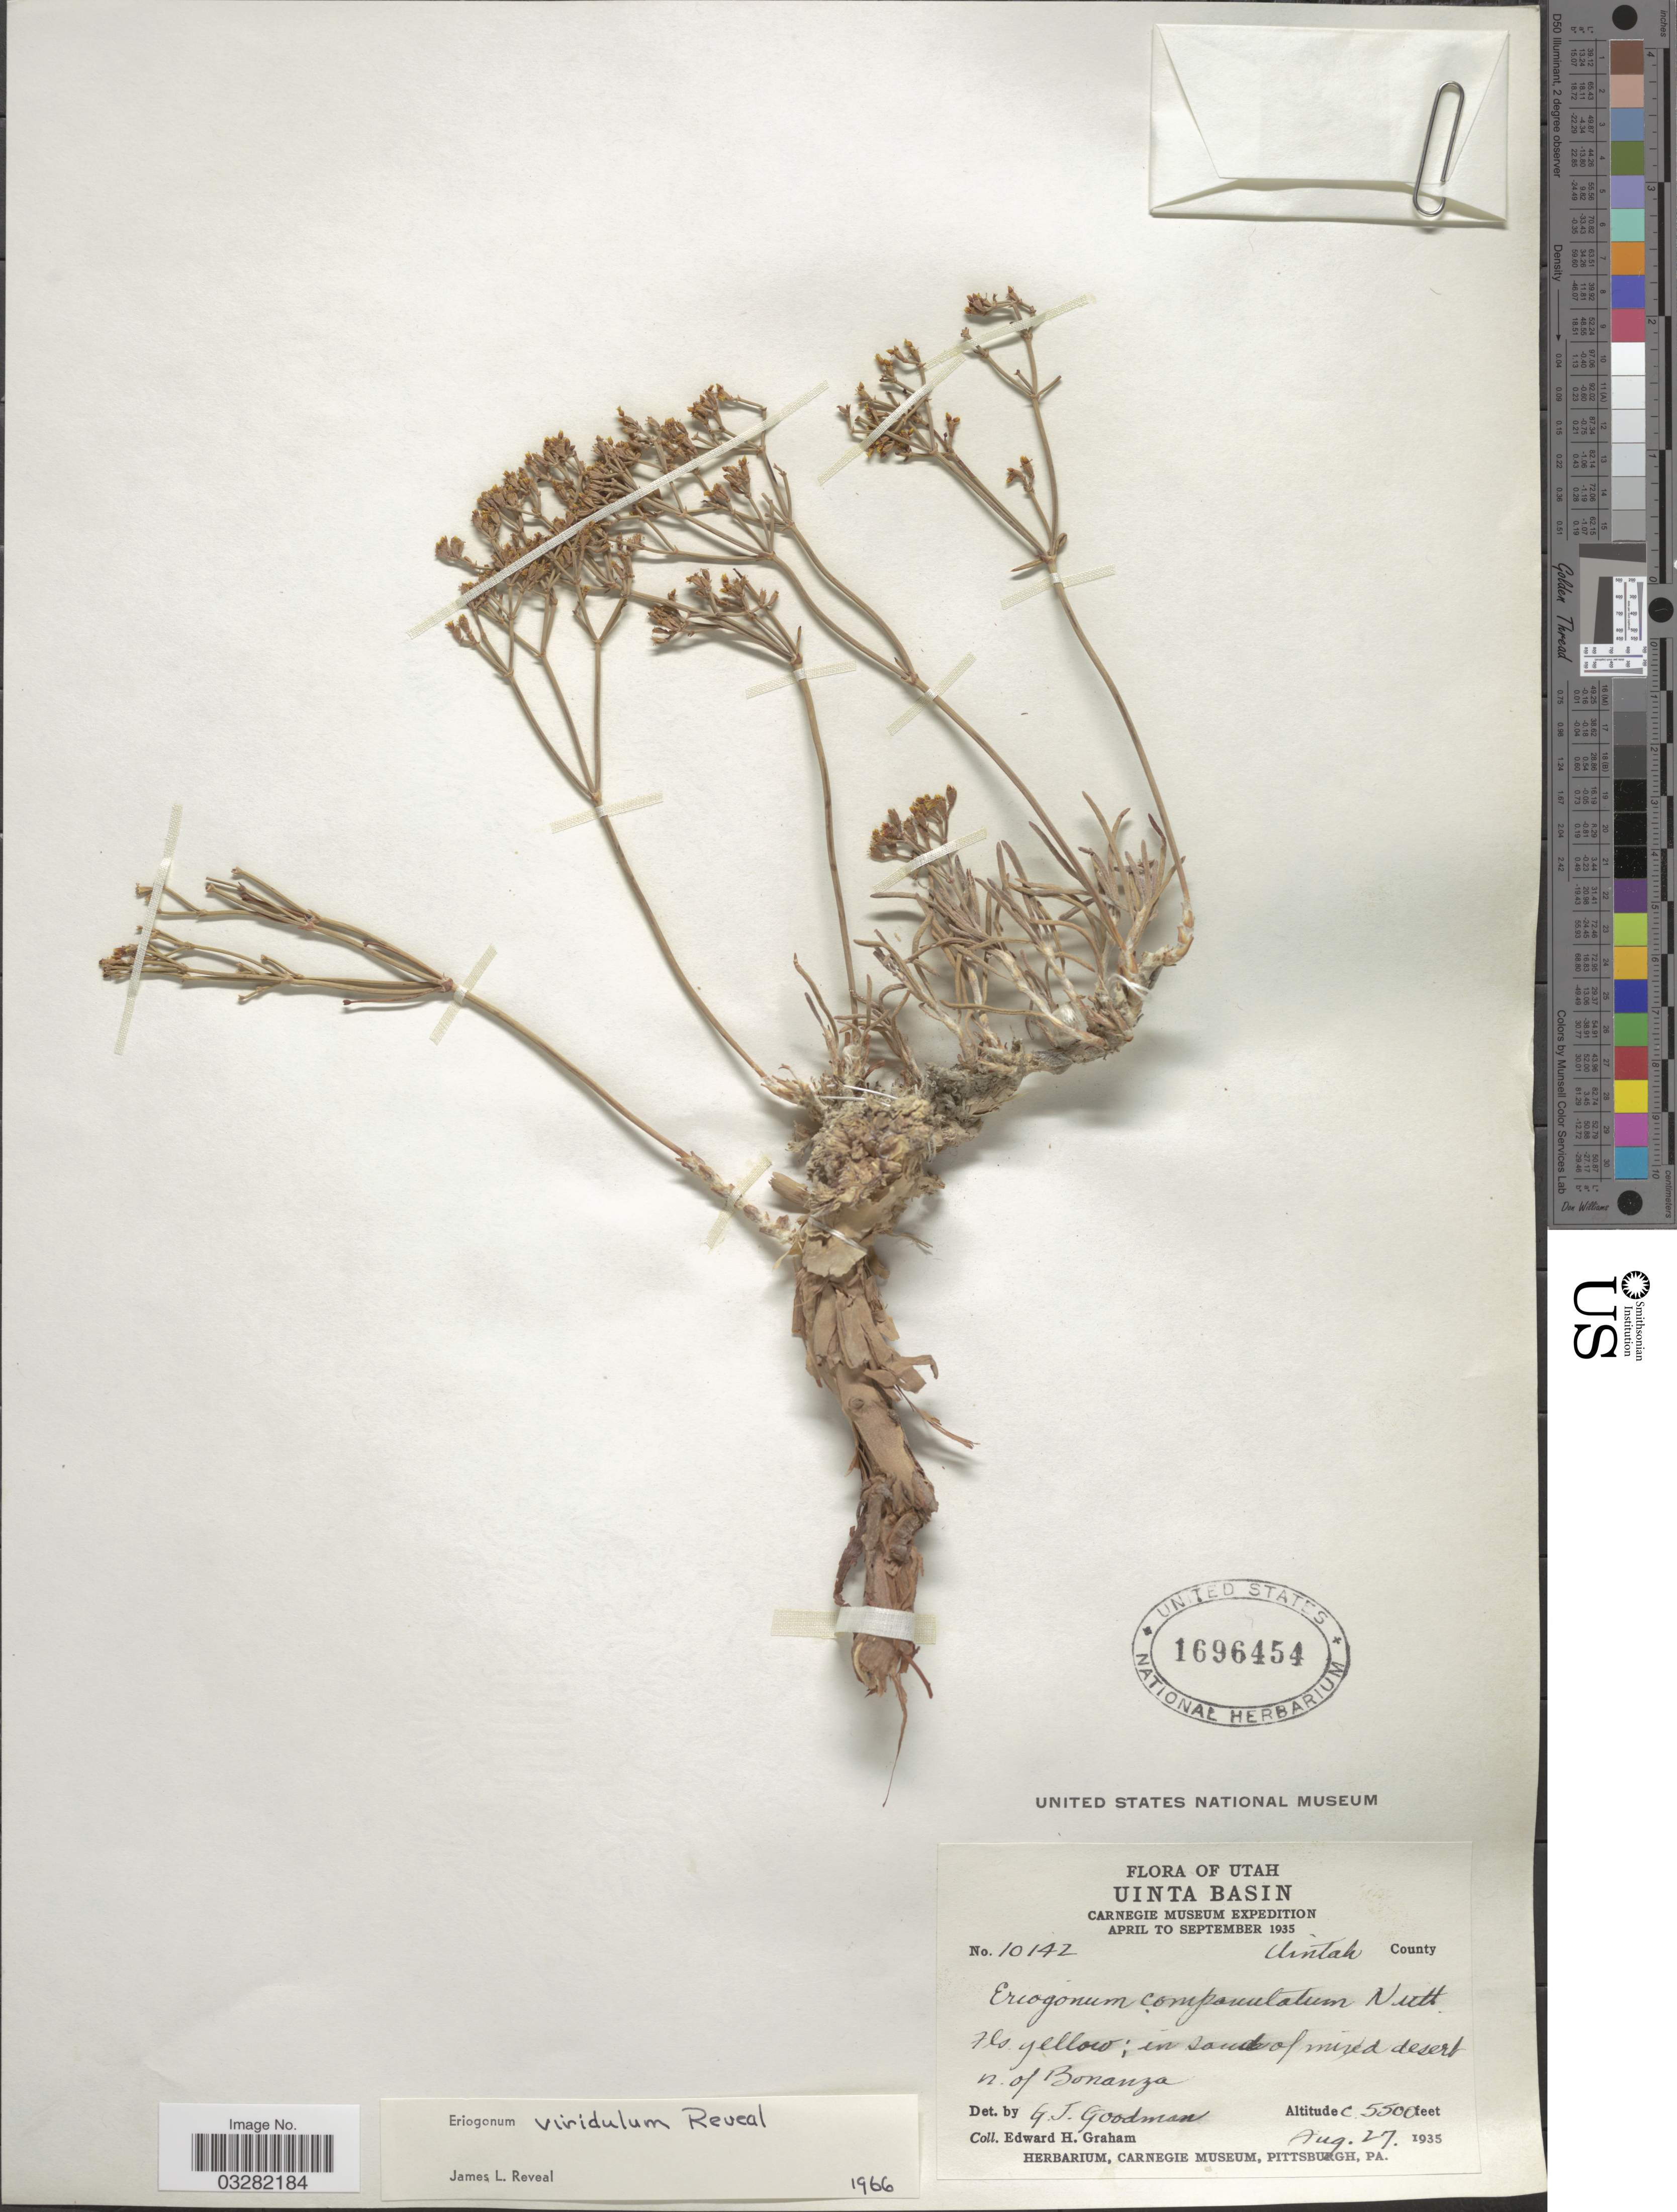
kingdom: Plantae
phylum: Tracheophyta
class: Magnoliopsida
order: Caryophyllales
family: Polygonaceae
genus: Eriogonum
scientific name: Eriogonum viridulum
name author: Reveal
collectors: E. H. Graham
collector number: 10142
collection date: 1935-08-27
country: United States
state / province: Utah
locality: Uinta Basin. Uintah County. In sand of mixed desert n. of Bonanza.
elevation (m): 1676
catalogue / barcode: US 1696454